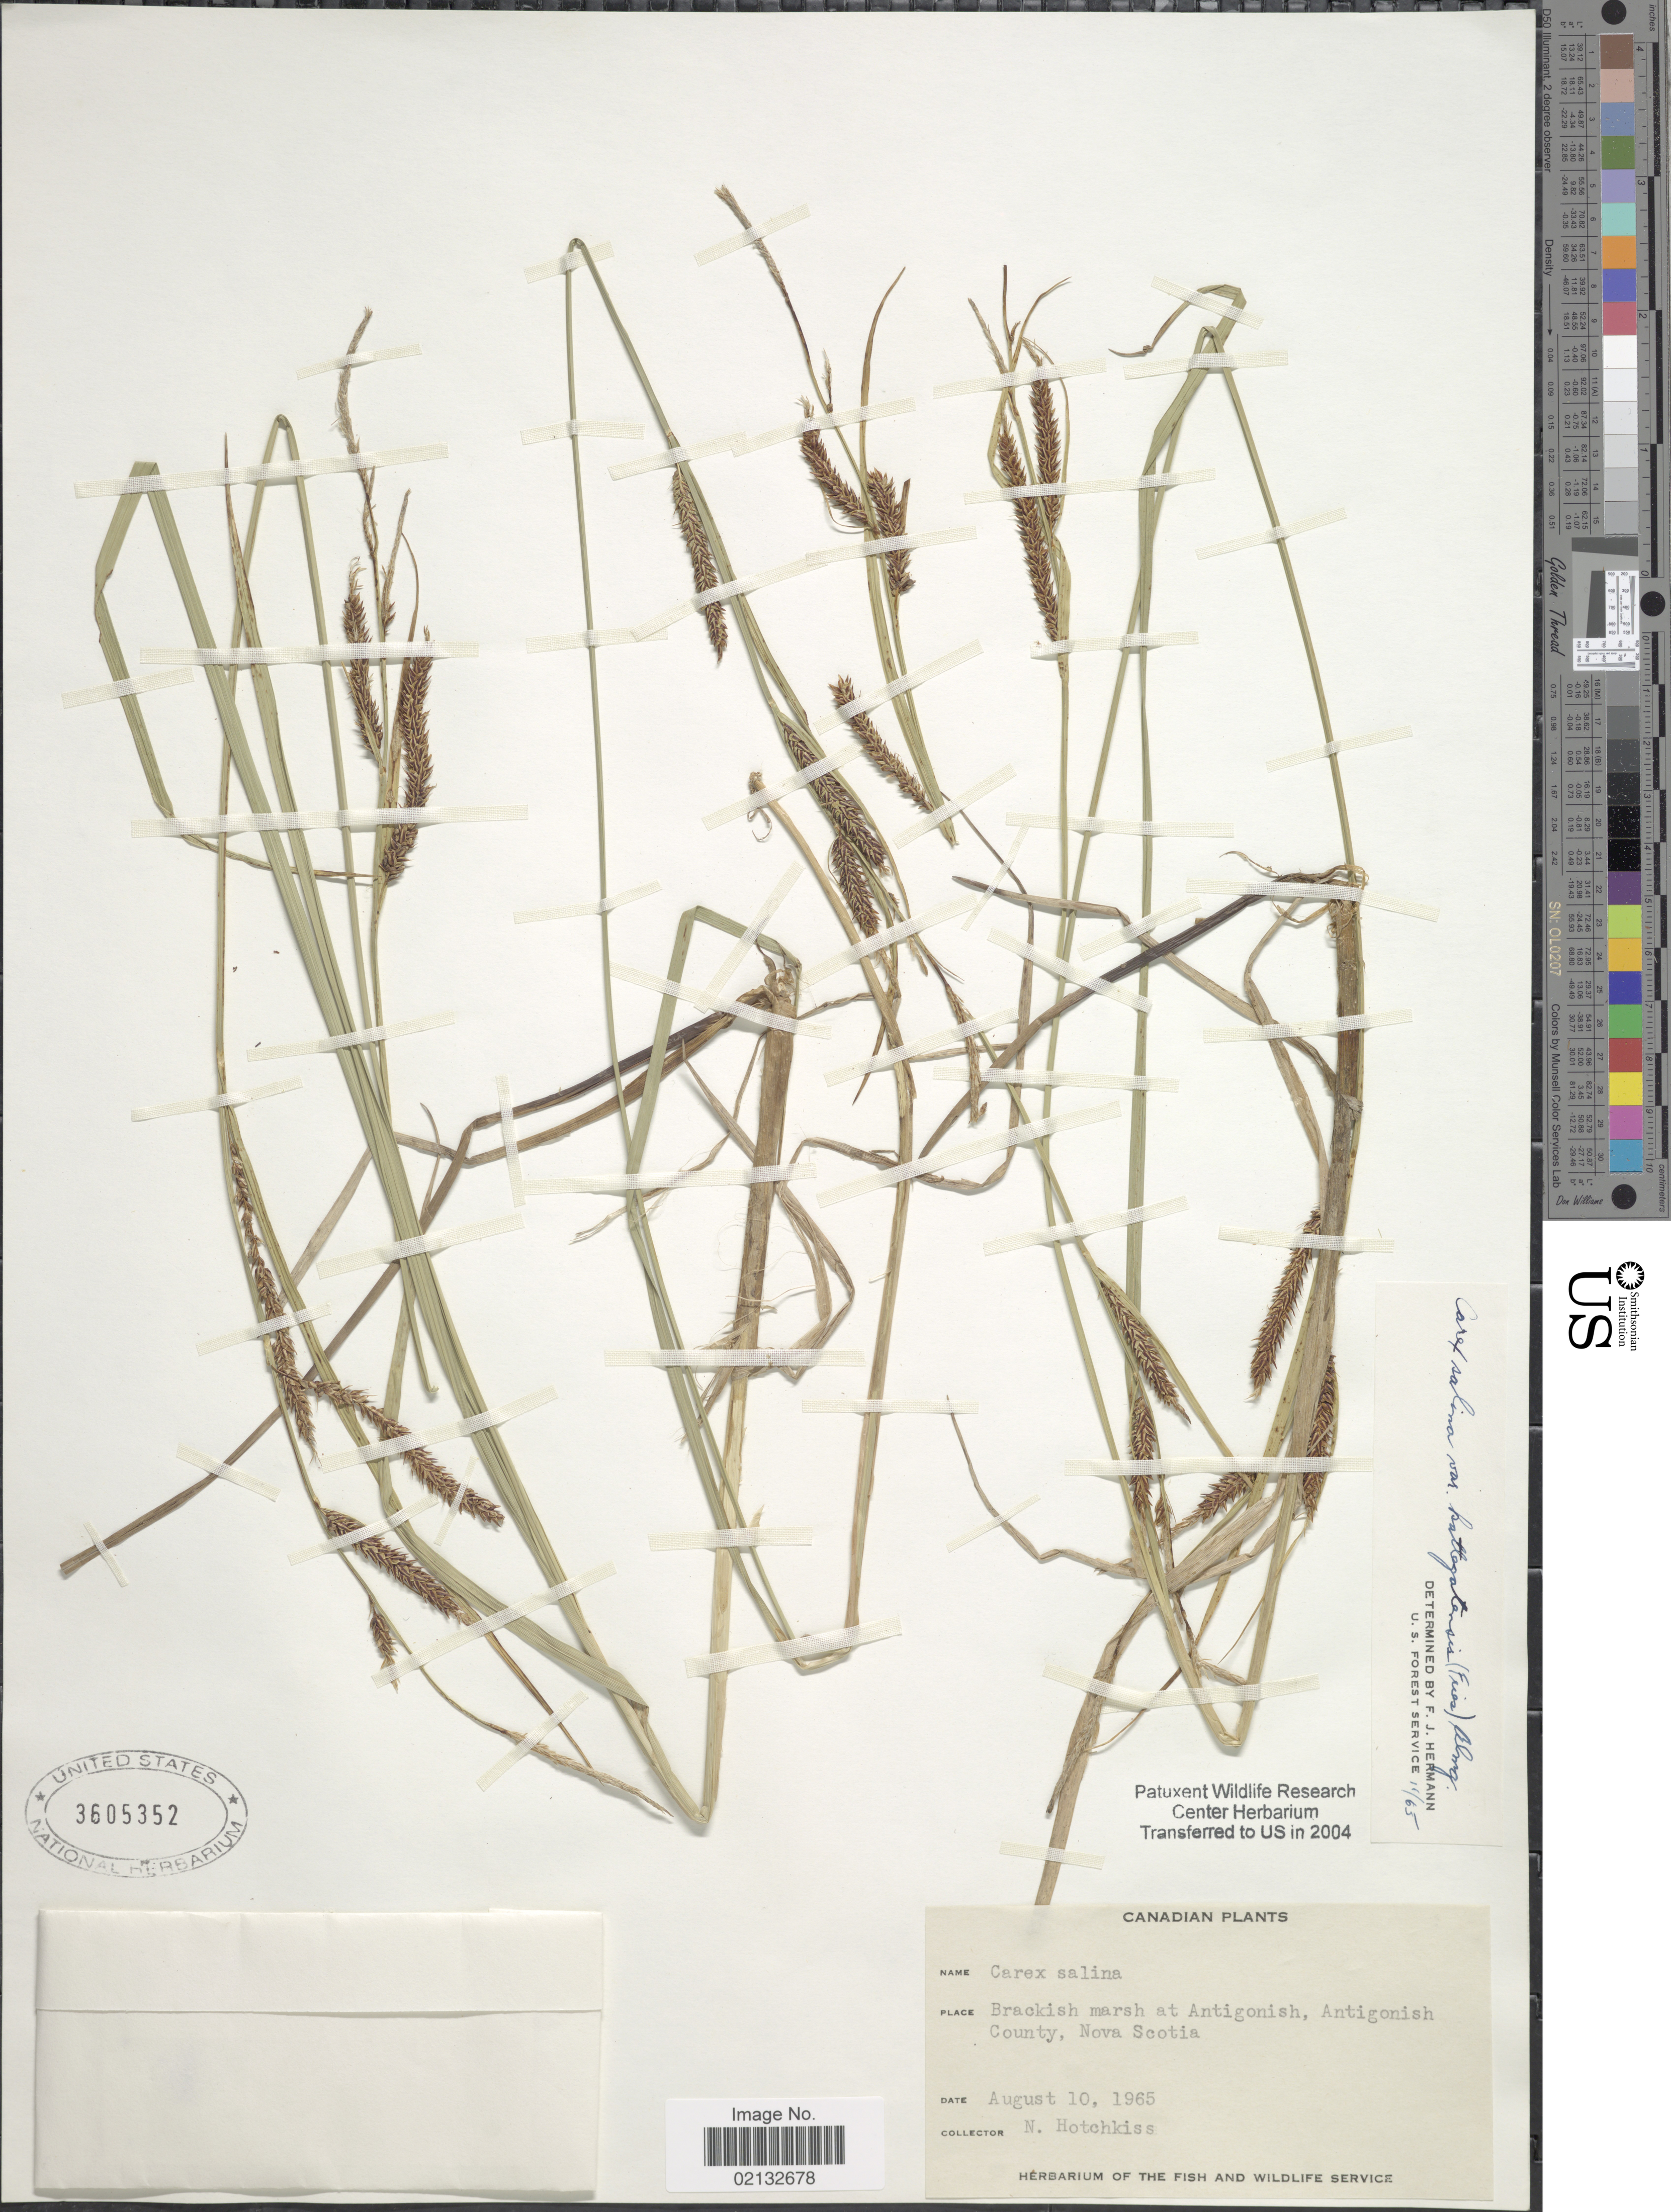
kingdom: Plantae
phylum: Tracheophyta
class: Liliopsida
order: Poales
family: Cyperaceae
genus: Carex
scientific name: Carex salina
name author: Wahlenb.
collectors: N. Hotchkiss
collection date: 1965-08-10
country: Canada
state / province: Nova Scotia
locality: at Antigonish, Antigonish County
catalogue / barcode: US 3605352